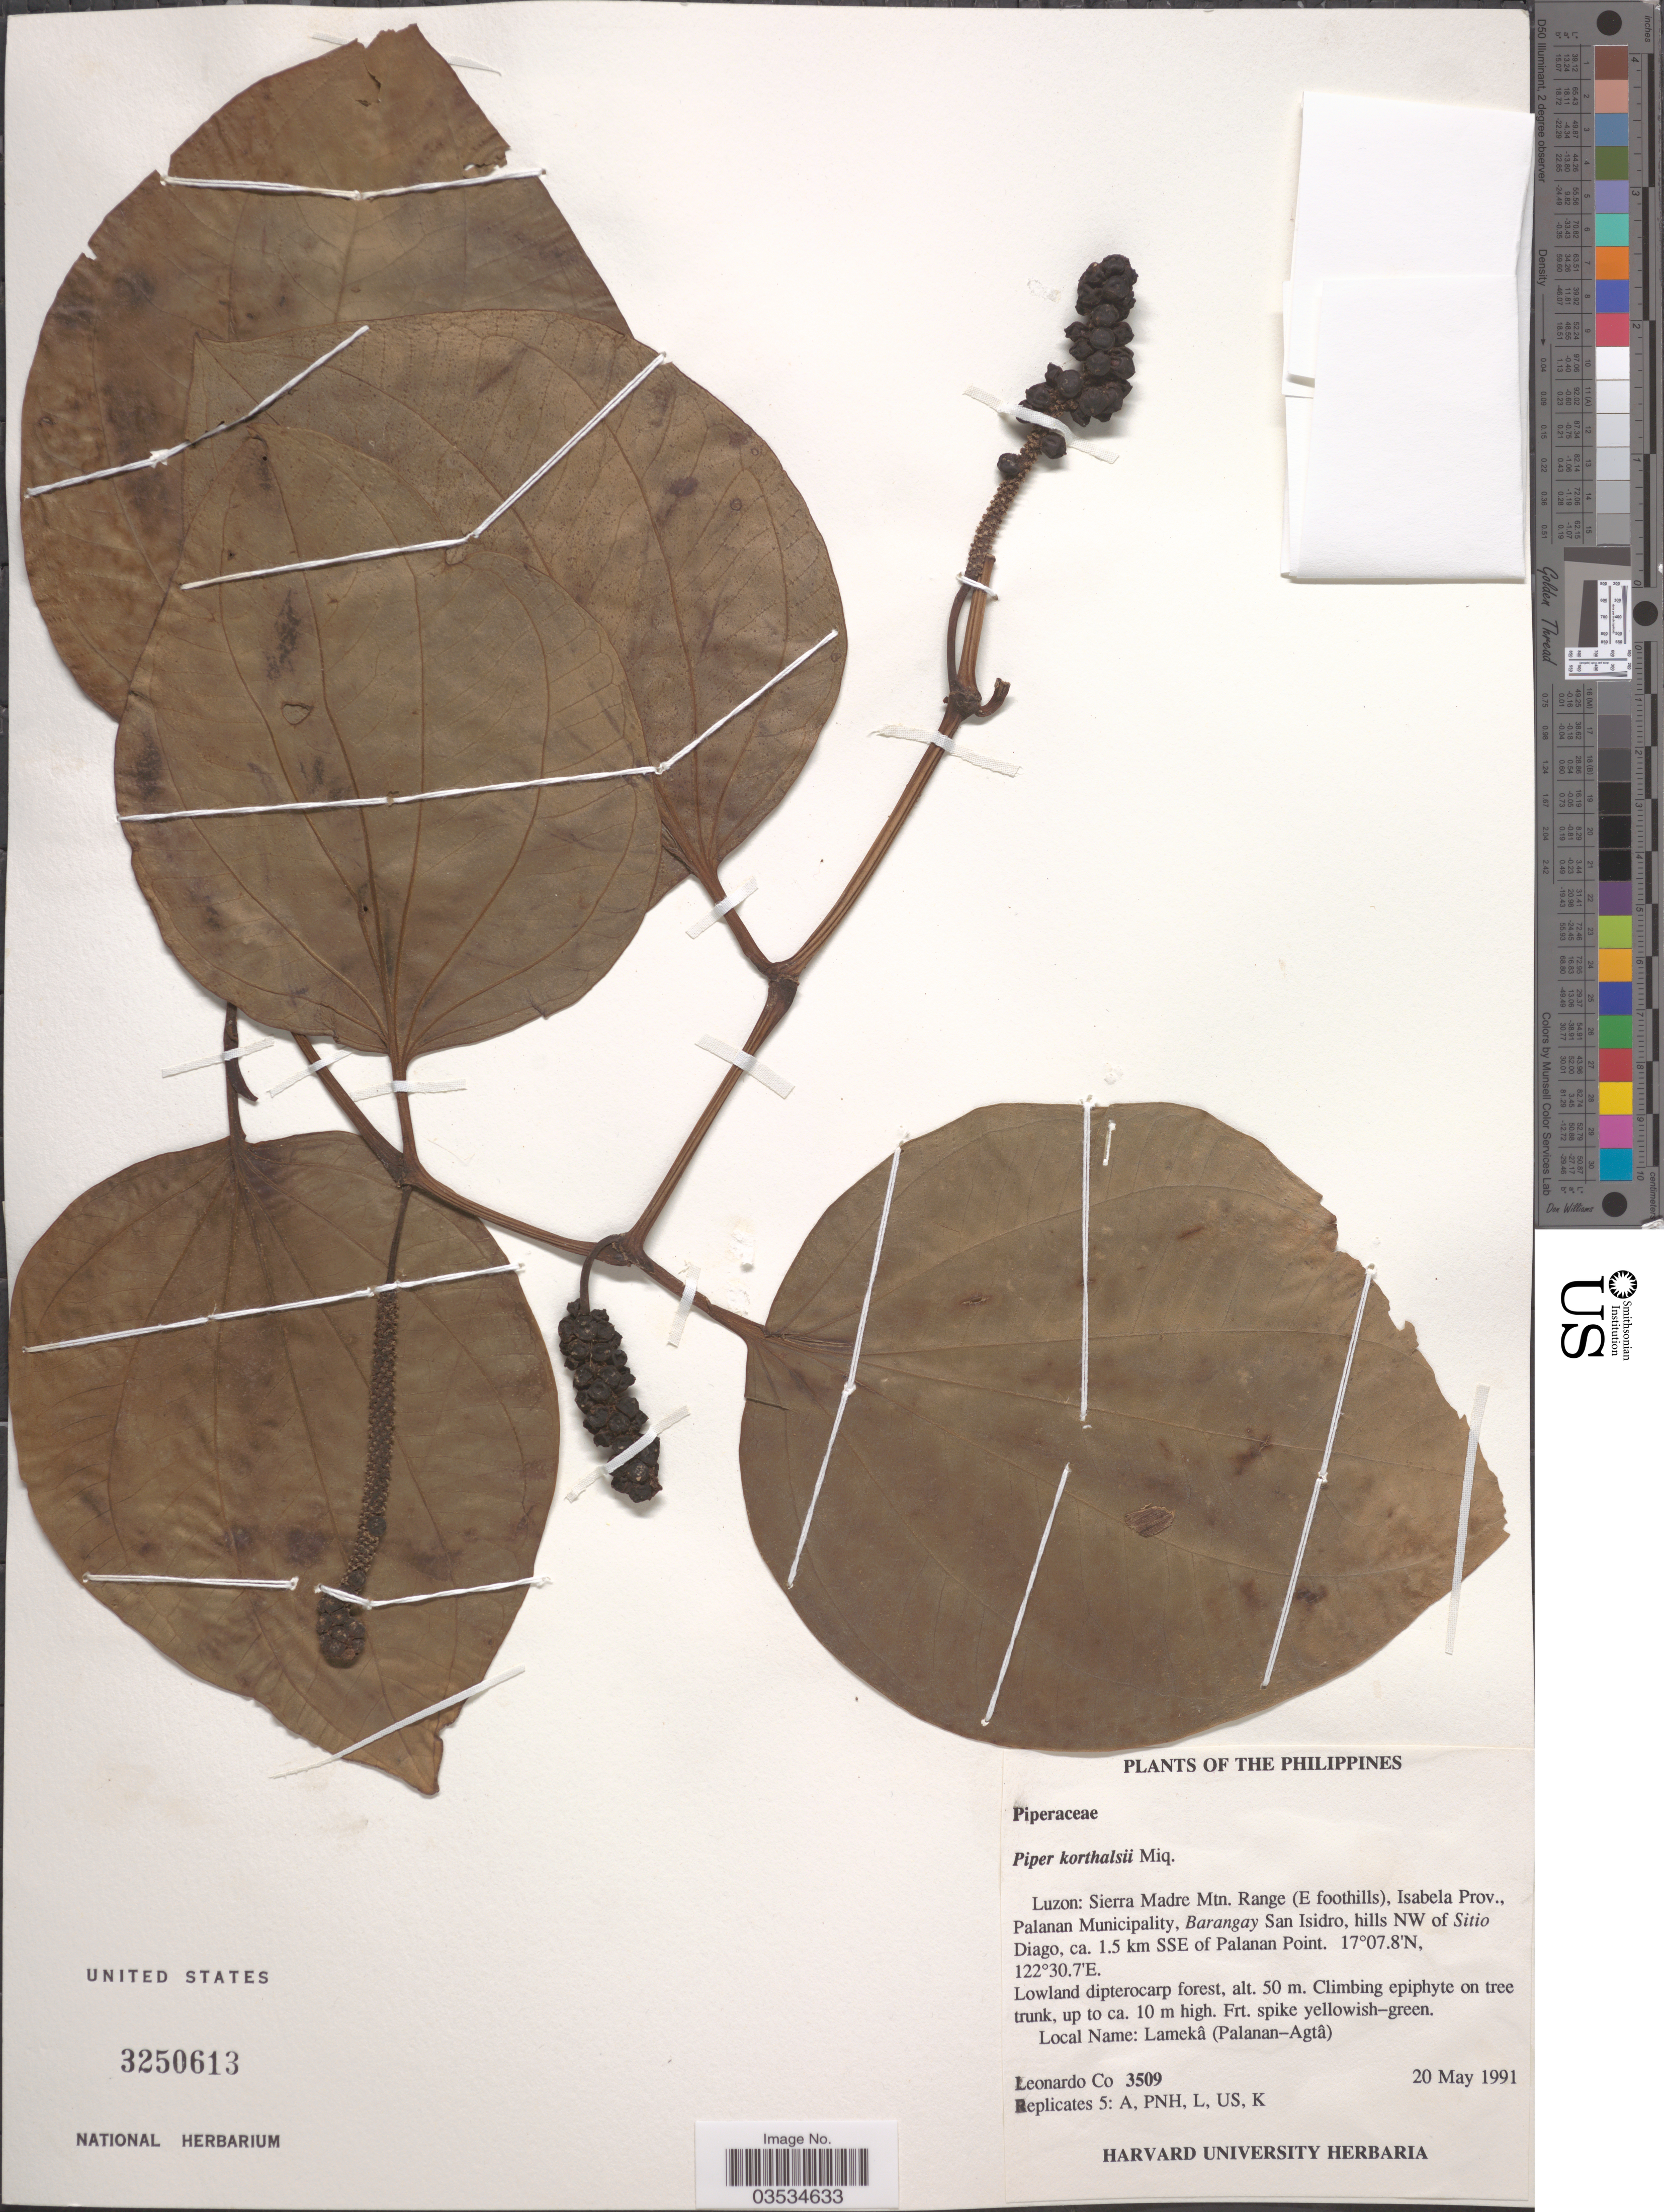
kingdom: Plantae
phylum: Tracheophyta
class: Magnoliopsida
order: Piperales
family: Piperaceae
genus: Piper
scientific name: Piper korthalsii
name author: Blume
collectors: L. Co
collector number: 3509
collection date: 1991-05-20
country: Philippines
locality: Luzon: Sierra Madre Mtn. Range (E foothills), Isabela Prov., Palanan Municipality, Barangay San Isidro, hills NW of Sitio Diago, ca. 1.5 km SSE of Palanan Point.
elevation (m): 50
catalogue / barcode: US 3250613